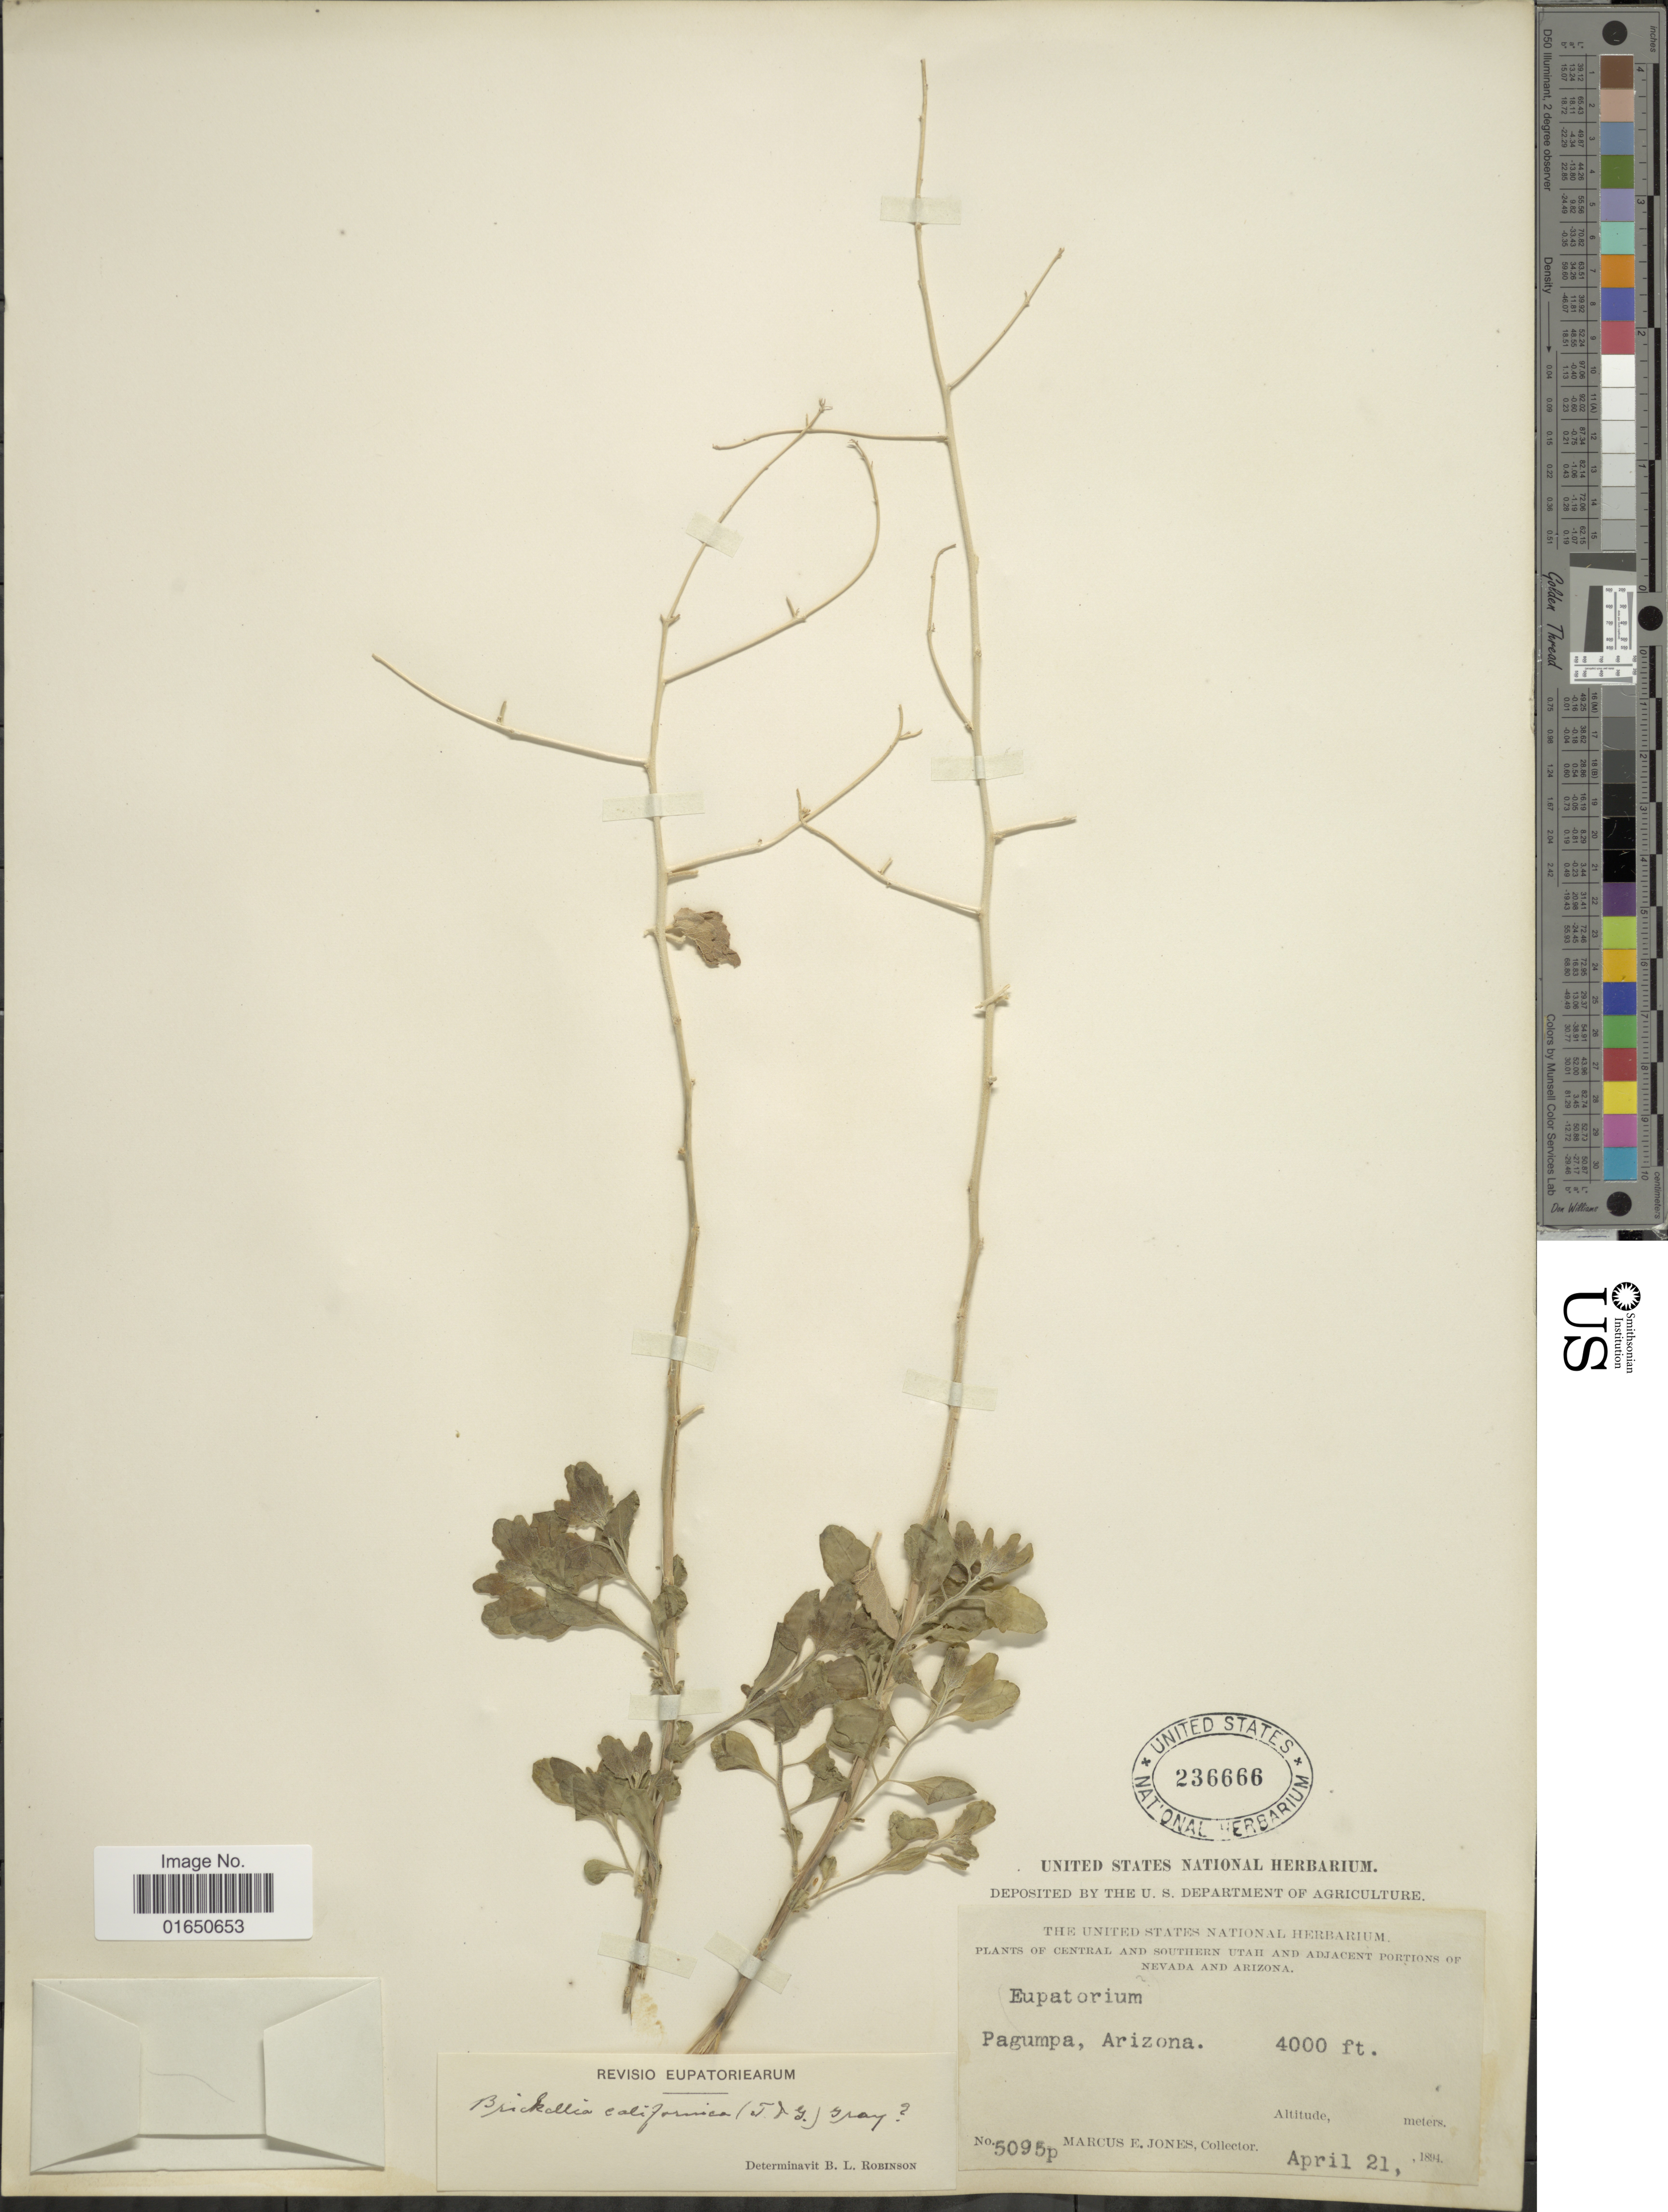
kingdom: Plantae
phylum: Tracheophyta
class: Magnoliopsida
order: Asterales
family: Asteraceae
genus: Brickellia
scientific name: Brickellia californica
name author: (Torr. & A. Gray) A. Gray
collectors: M. E. Jones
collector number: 5095p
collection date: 1894-04-21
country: United States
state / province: Arizona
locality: Central and Southern Utah and adjacent portions of Nevada and Arizona. Pagumpa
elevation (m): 1219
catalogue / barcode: US 236666